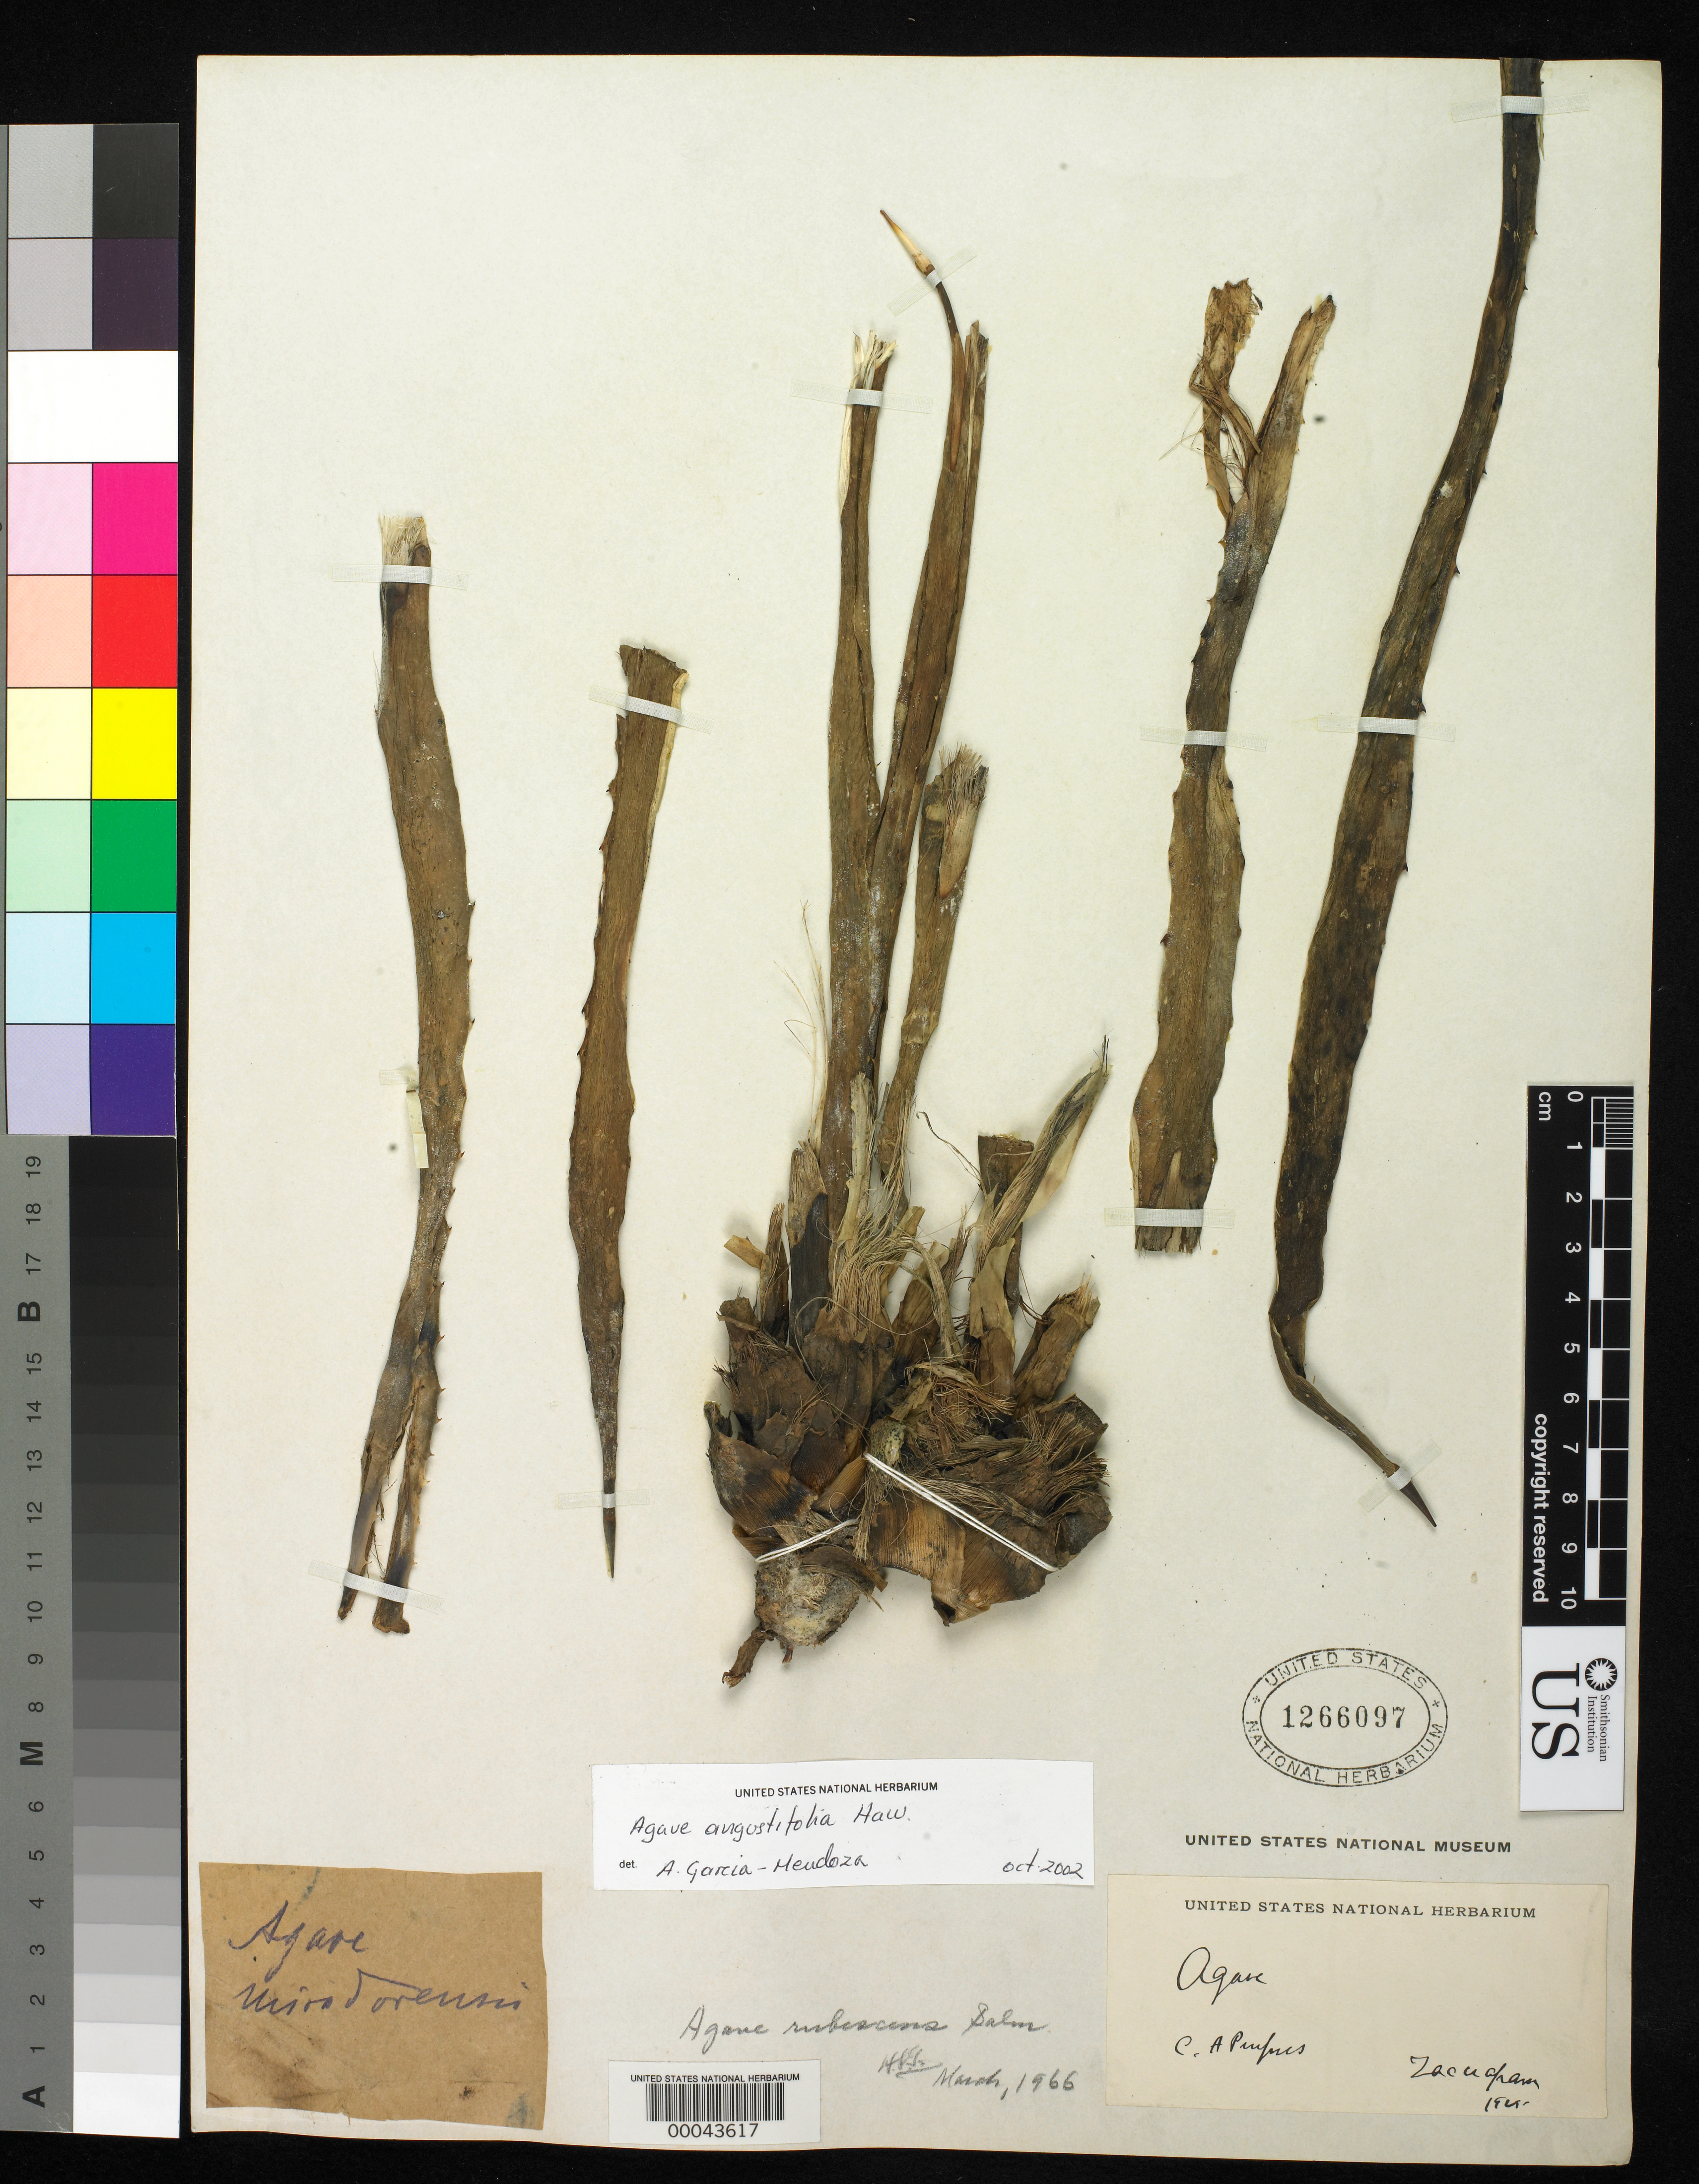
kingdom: Plantae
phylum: Tracheophyta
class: Liliopsida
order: Asparagales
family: Asparagaceae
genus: Agave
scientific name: Agave angustifolia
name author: Haw.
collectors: C. A. Purpus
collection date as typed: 1925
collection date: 1925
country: Mexico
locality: Zacuapan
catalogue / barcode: US 1266097